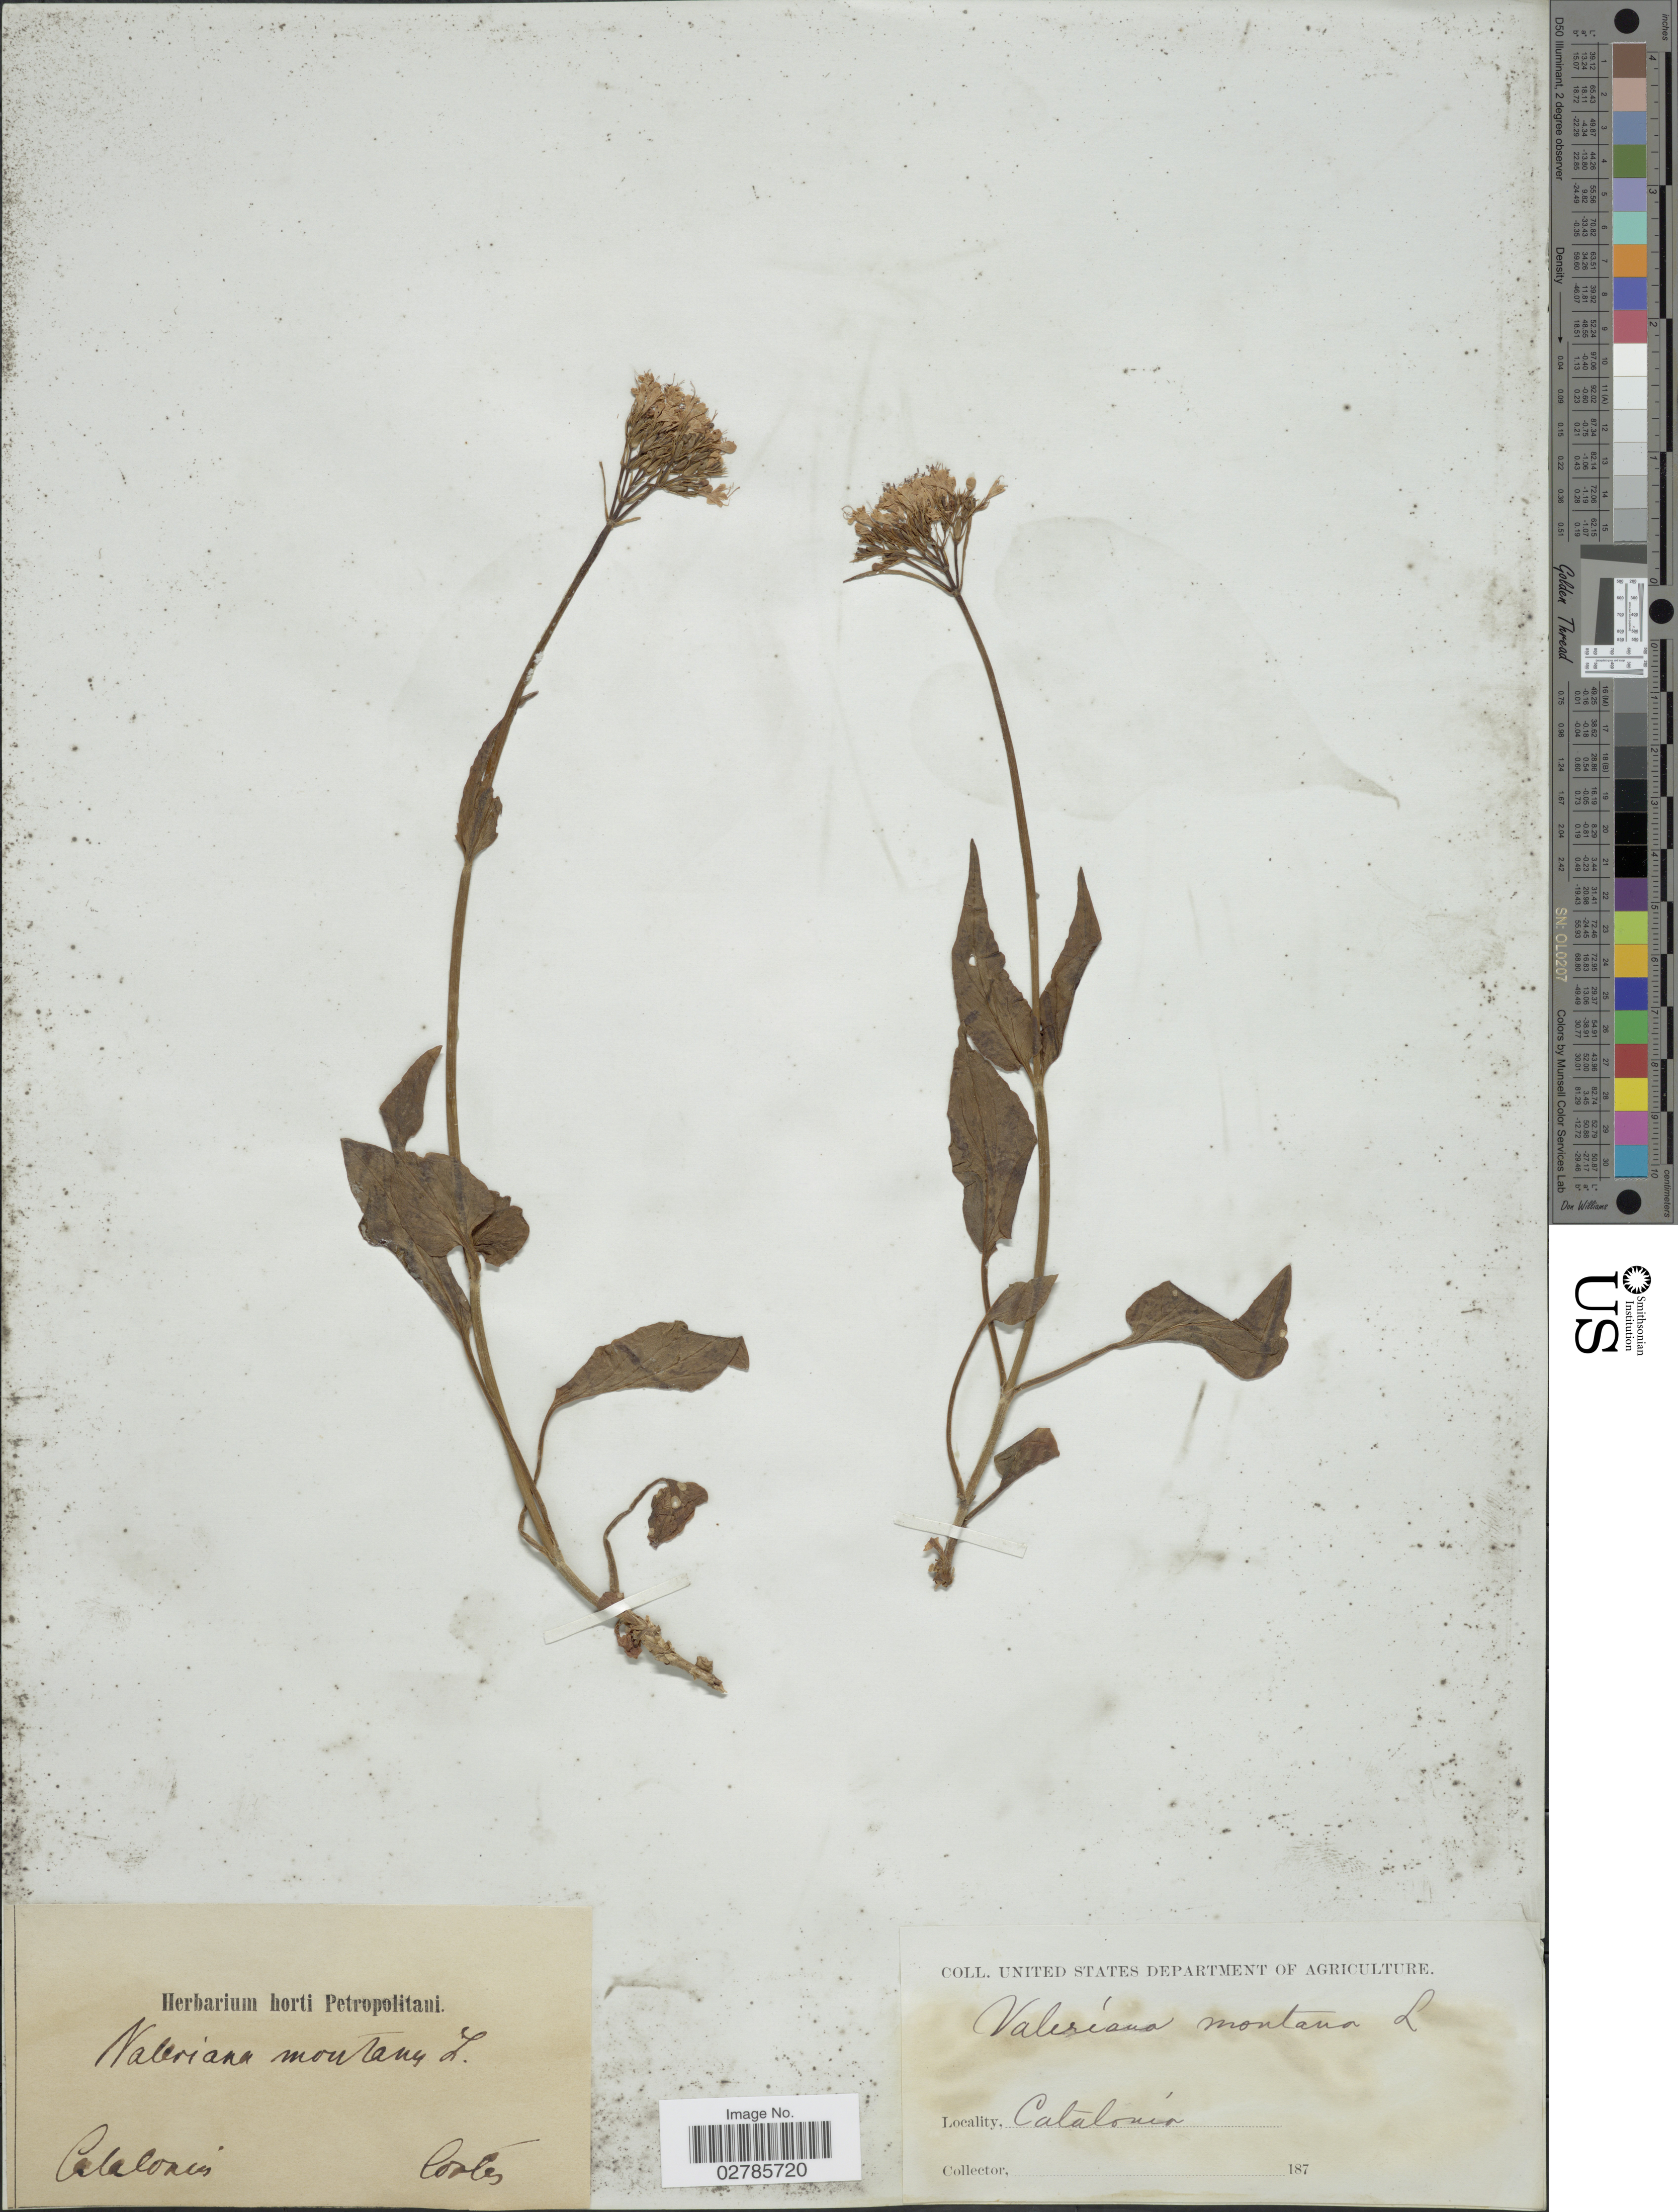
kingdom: Plantae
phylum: Tracheophyta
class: Magnoliopsida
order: Dipsacales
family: Caprifoliaceae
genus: Valeriana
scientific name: Valeriana montana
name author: L.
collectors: Cortes, --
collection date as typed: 187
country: Spain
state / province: Catalunya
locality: Catalonia.